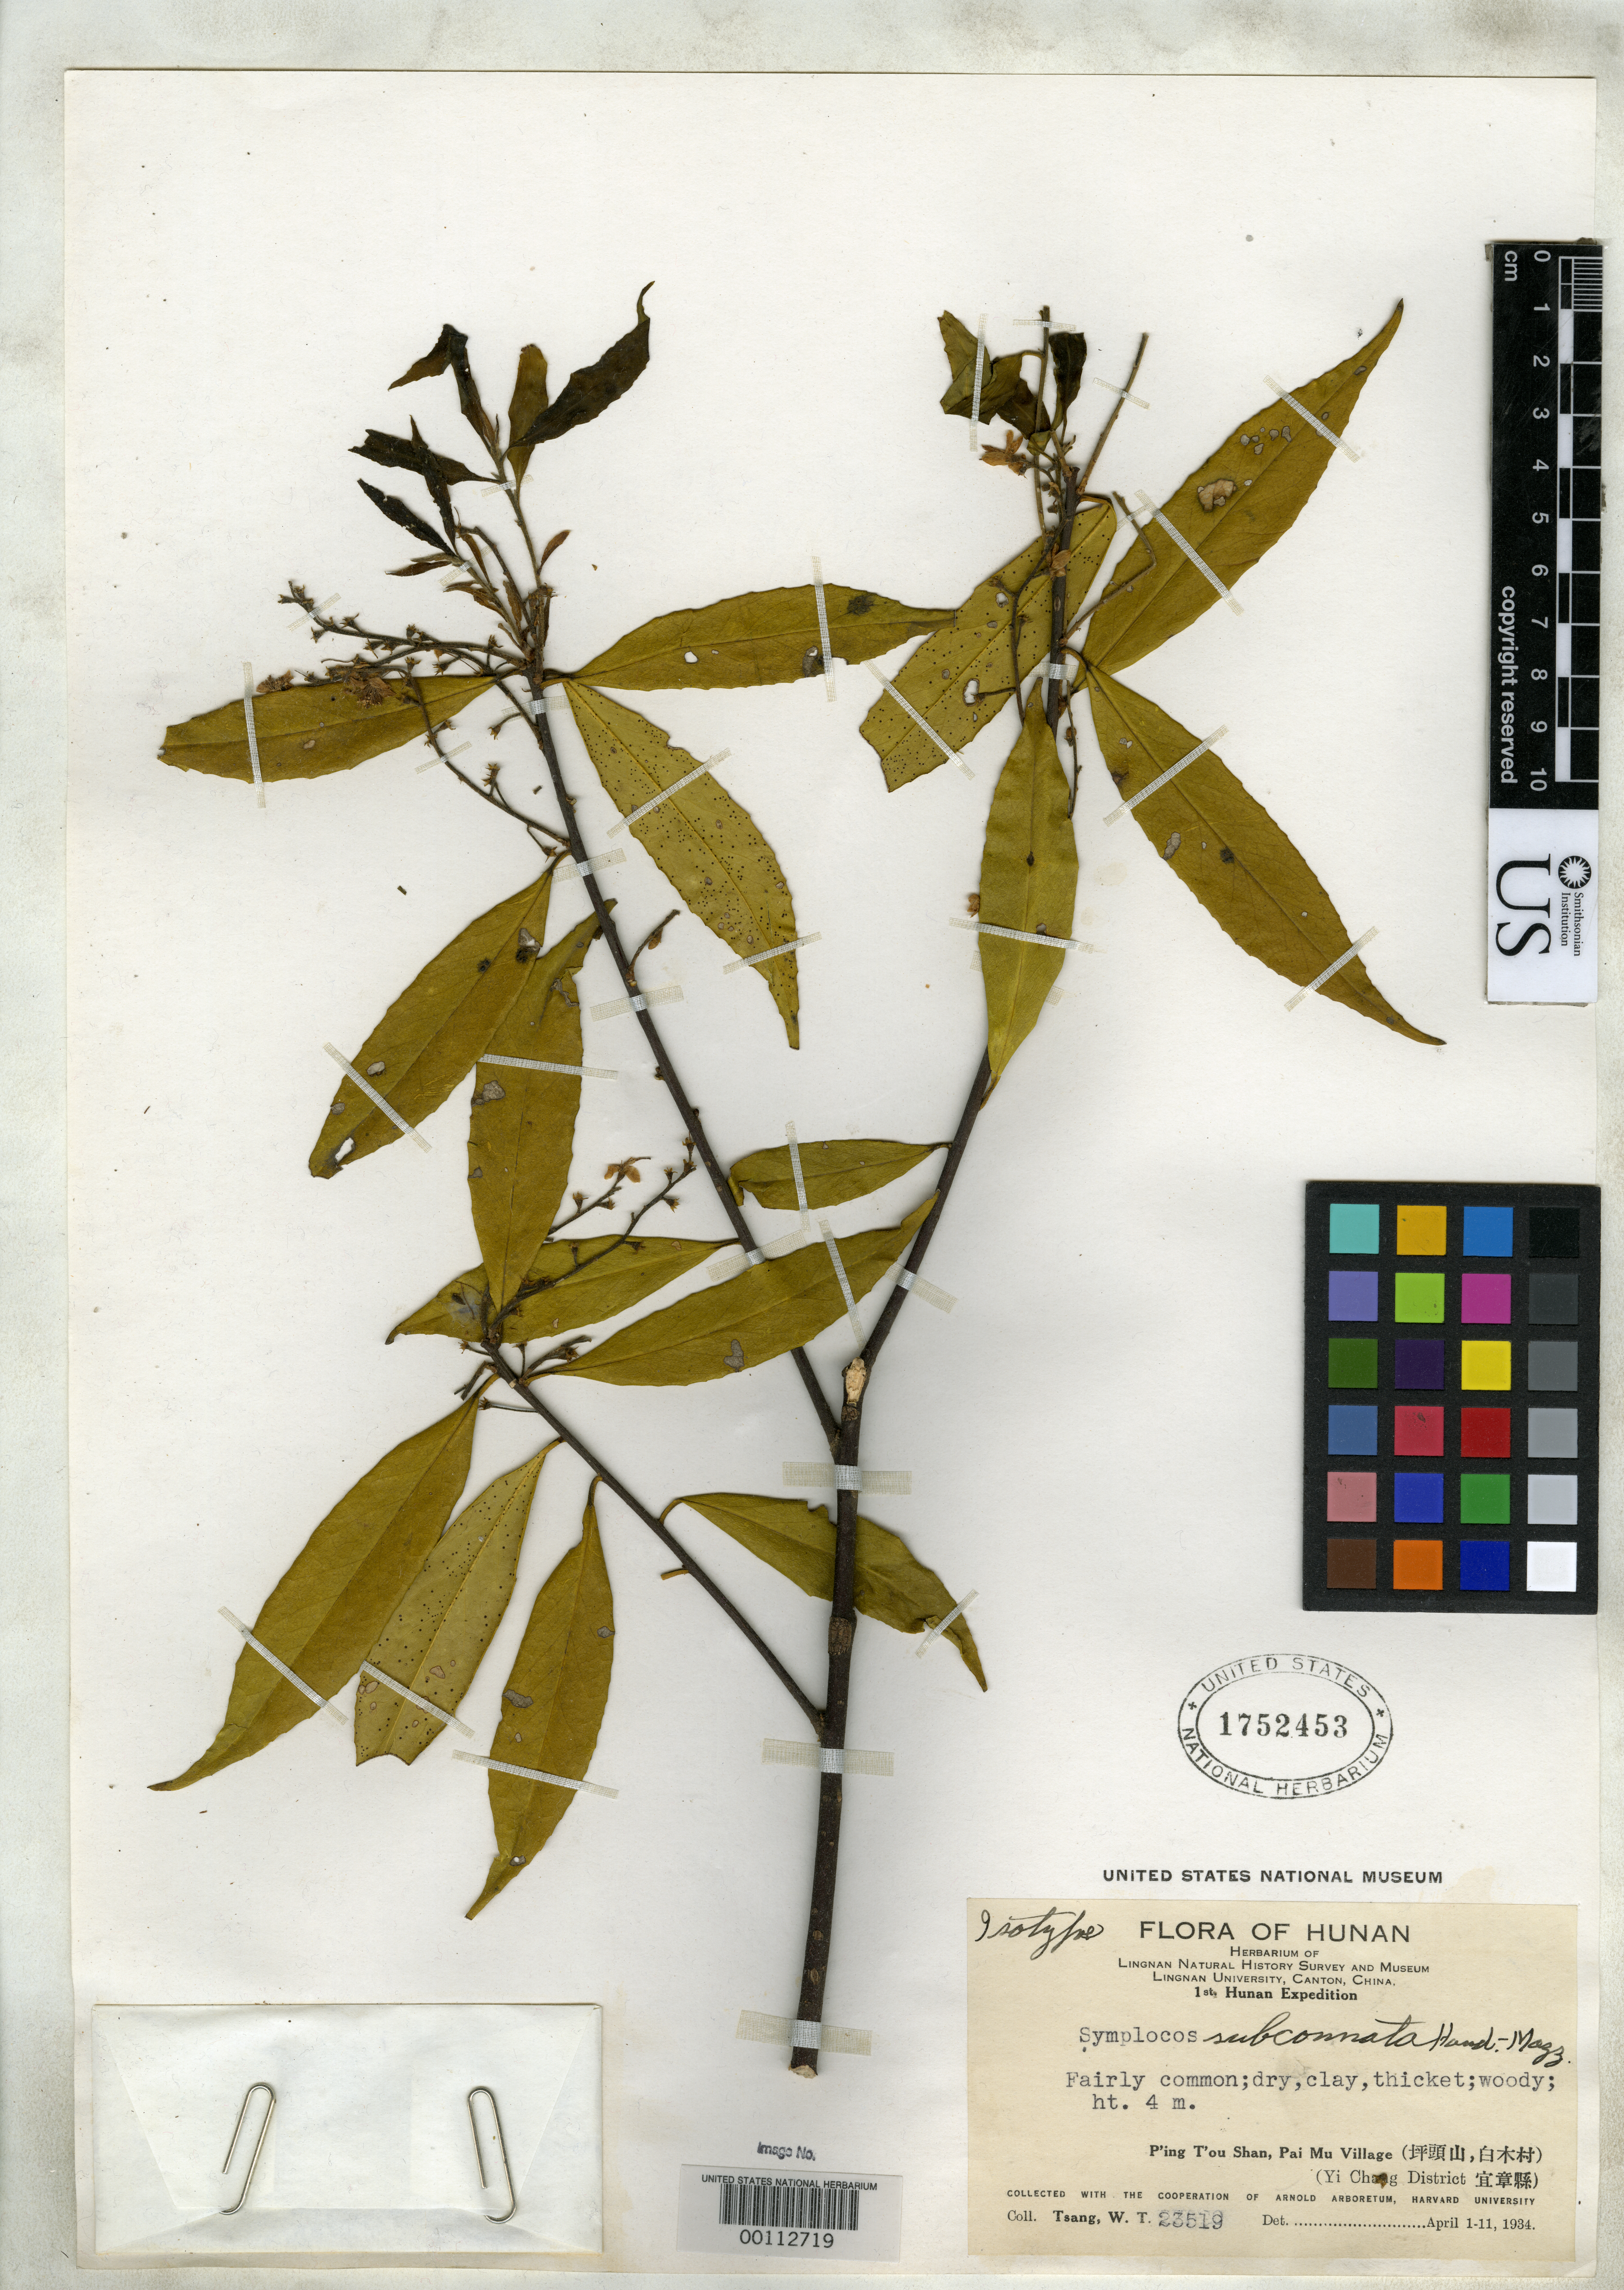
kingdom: Plantae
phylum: Tracheophyta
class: Magnoliopsida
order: Ericales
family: Symplocaceae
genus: Symplocos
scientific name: Symplocos subconnata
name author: Hand.-Mazz.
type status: Isotype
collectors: W. T. Tsang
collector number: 23519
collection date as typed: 01 Apr 1934 to 11 Apr 1934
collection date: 1934-04-01/1934-04-11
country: China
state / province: Henan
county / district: Yi Chang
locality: P'ing T'ou Shan, Pai Mu village.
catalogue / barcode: US 1752453